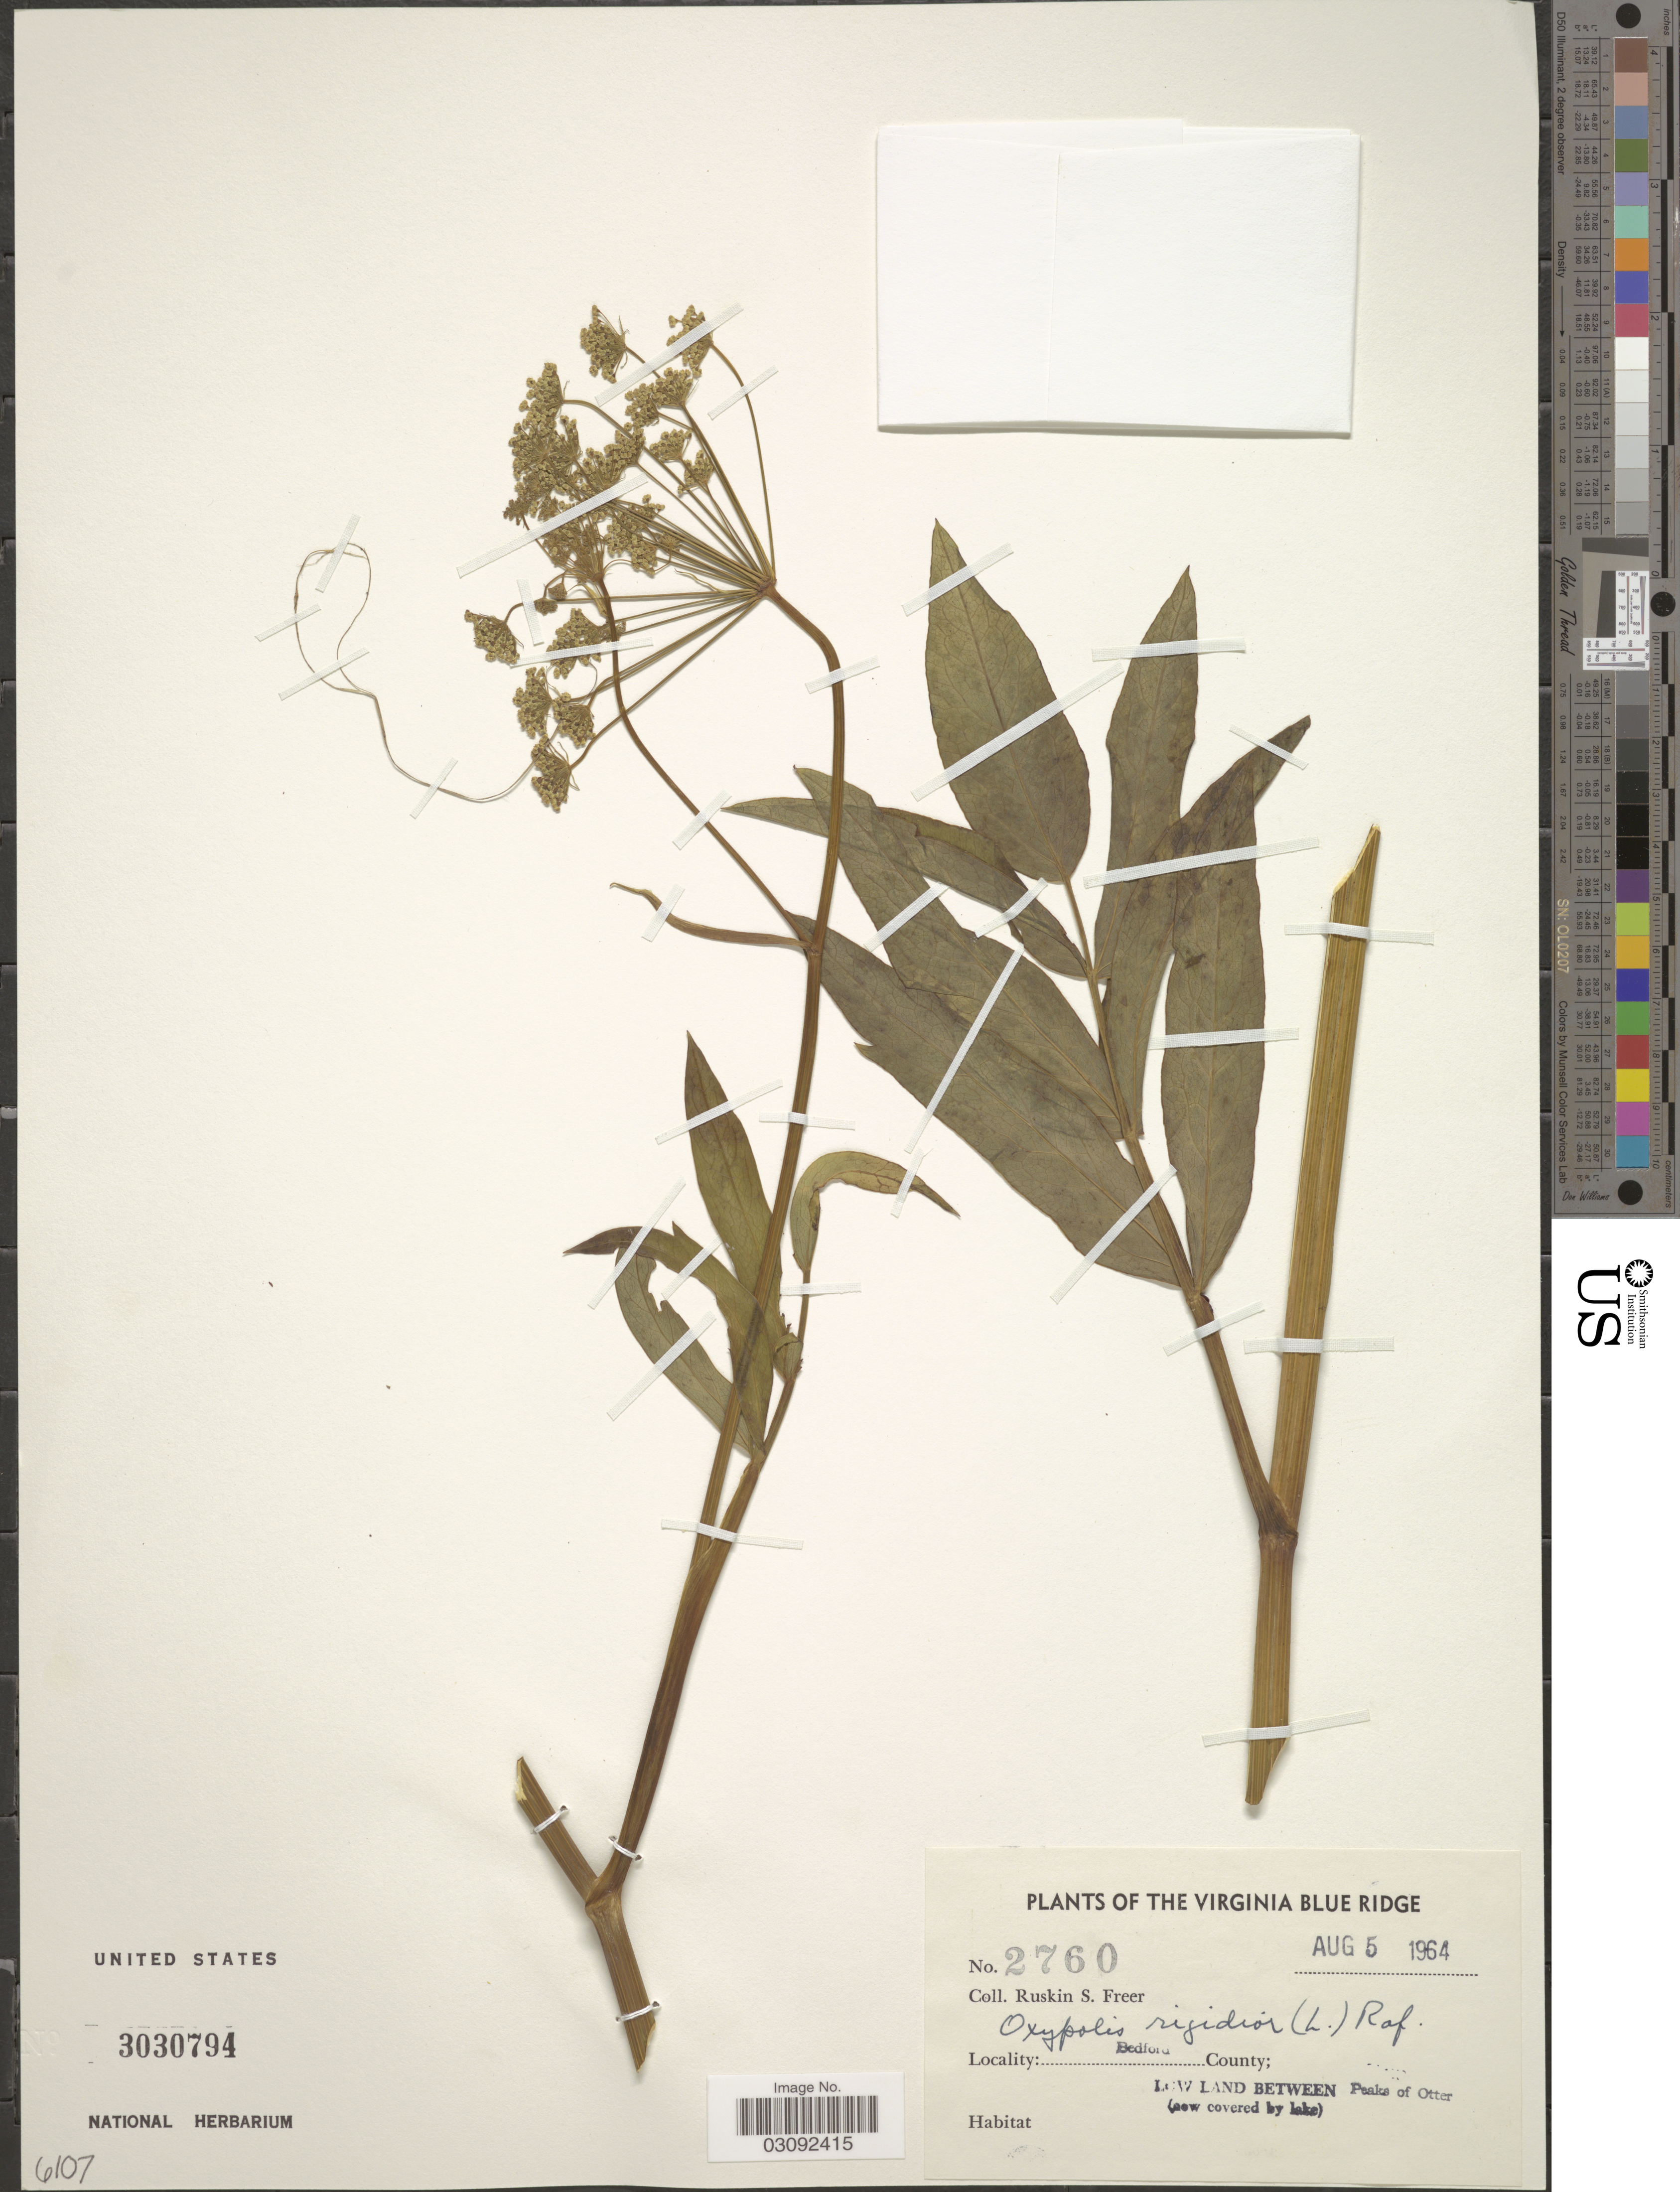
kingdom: Plantae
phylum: Tracheophyta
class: Magnoliopsida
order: Apiales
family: Apiaceae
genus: Oxypolis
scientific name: Oxypolis rigidior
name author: (L.) Raf.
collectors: R. Freer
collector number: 2760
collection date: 1964-08-05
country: United States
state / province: Virginia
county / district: Bedford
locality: Virginia Blue Ridge. Bedford County; Low land between Peaks of Otter.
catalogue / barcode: US 3030794